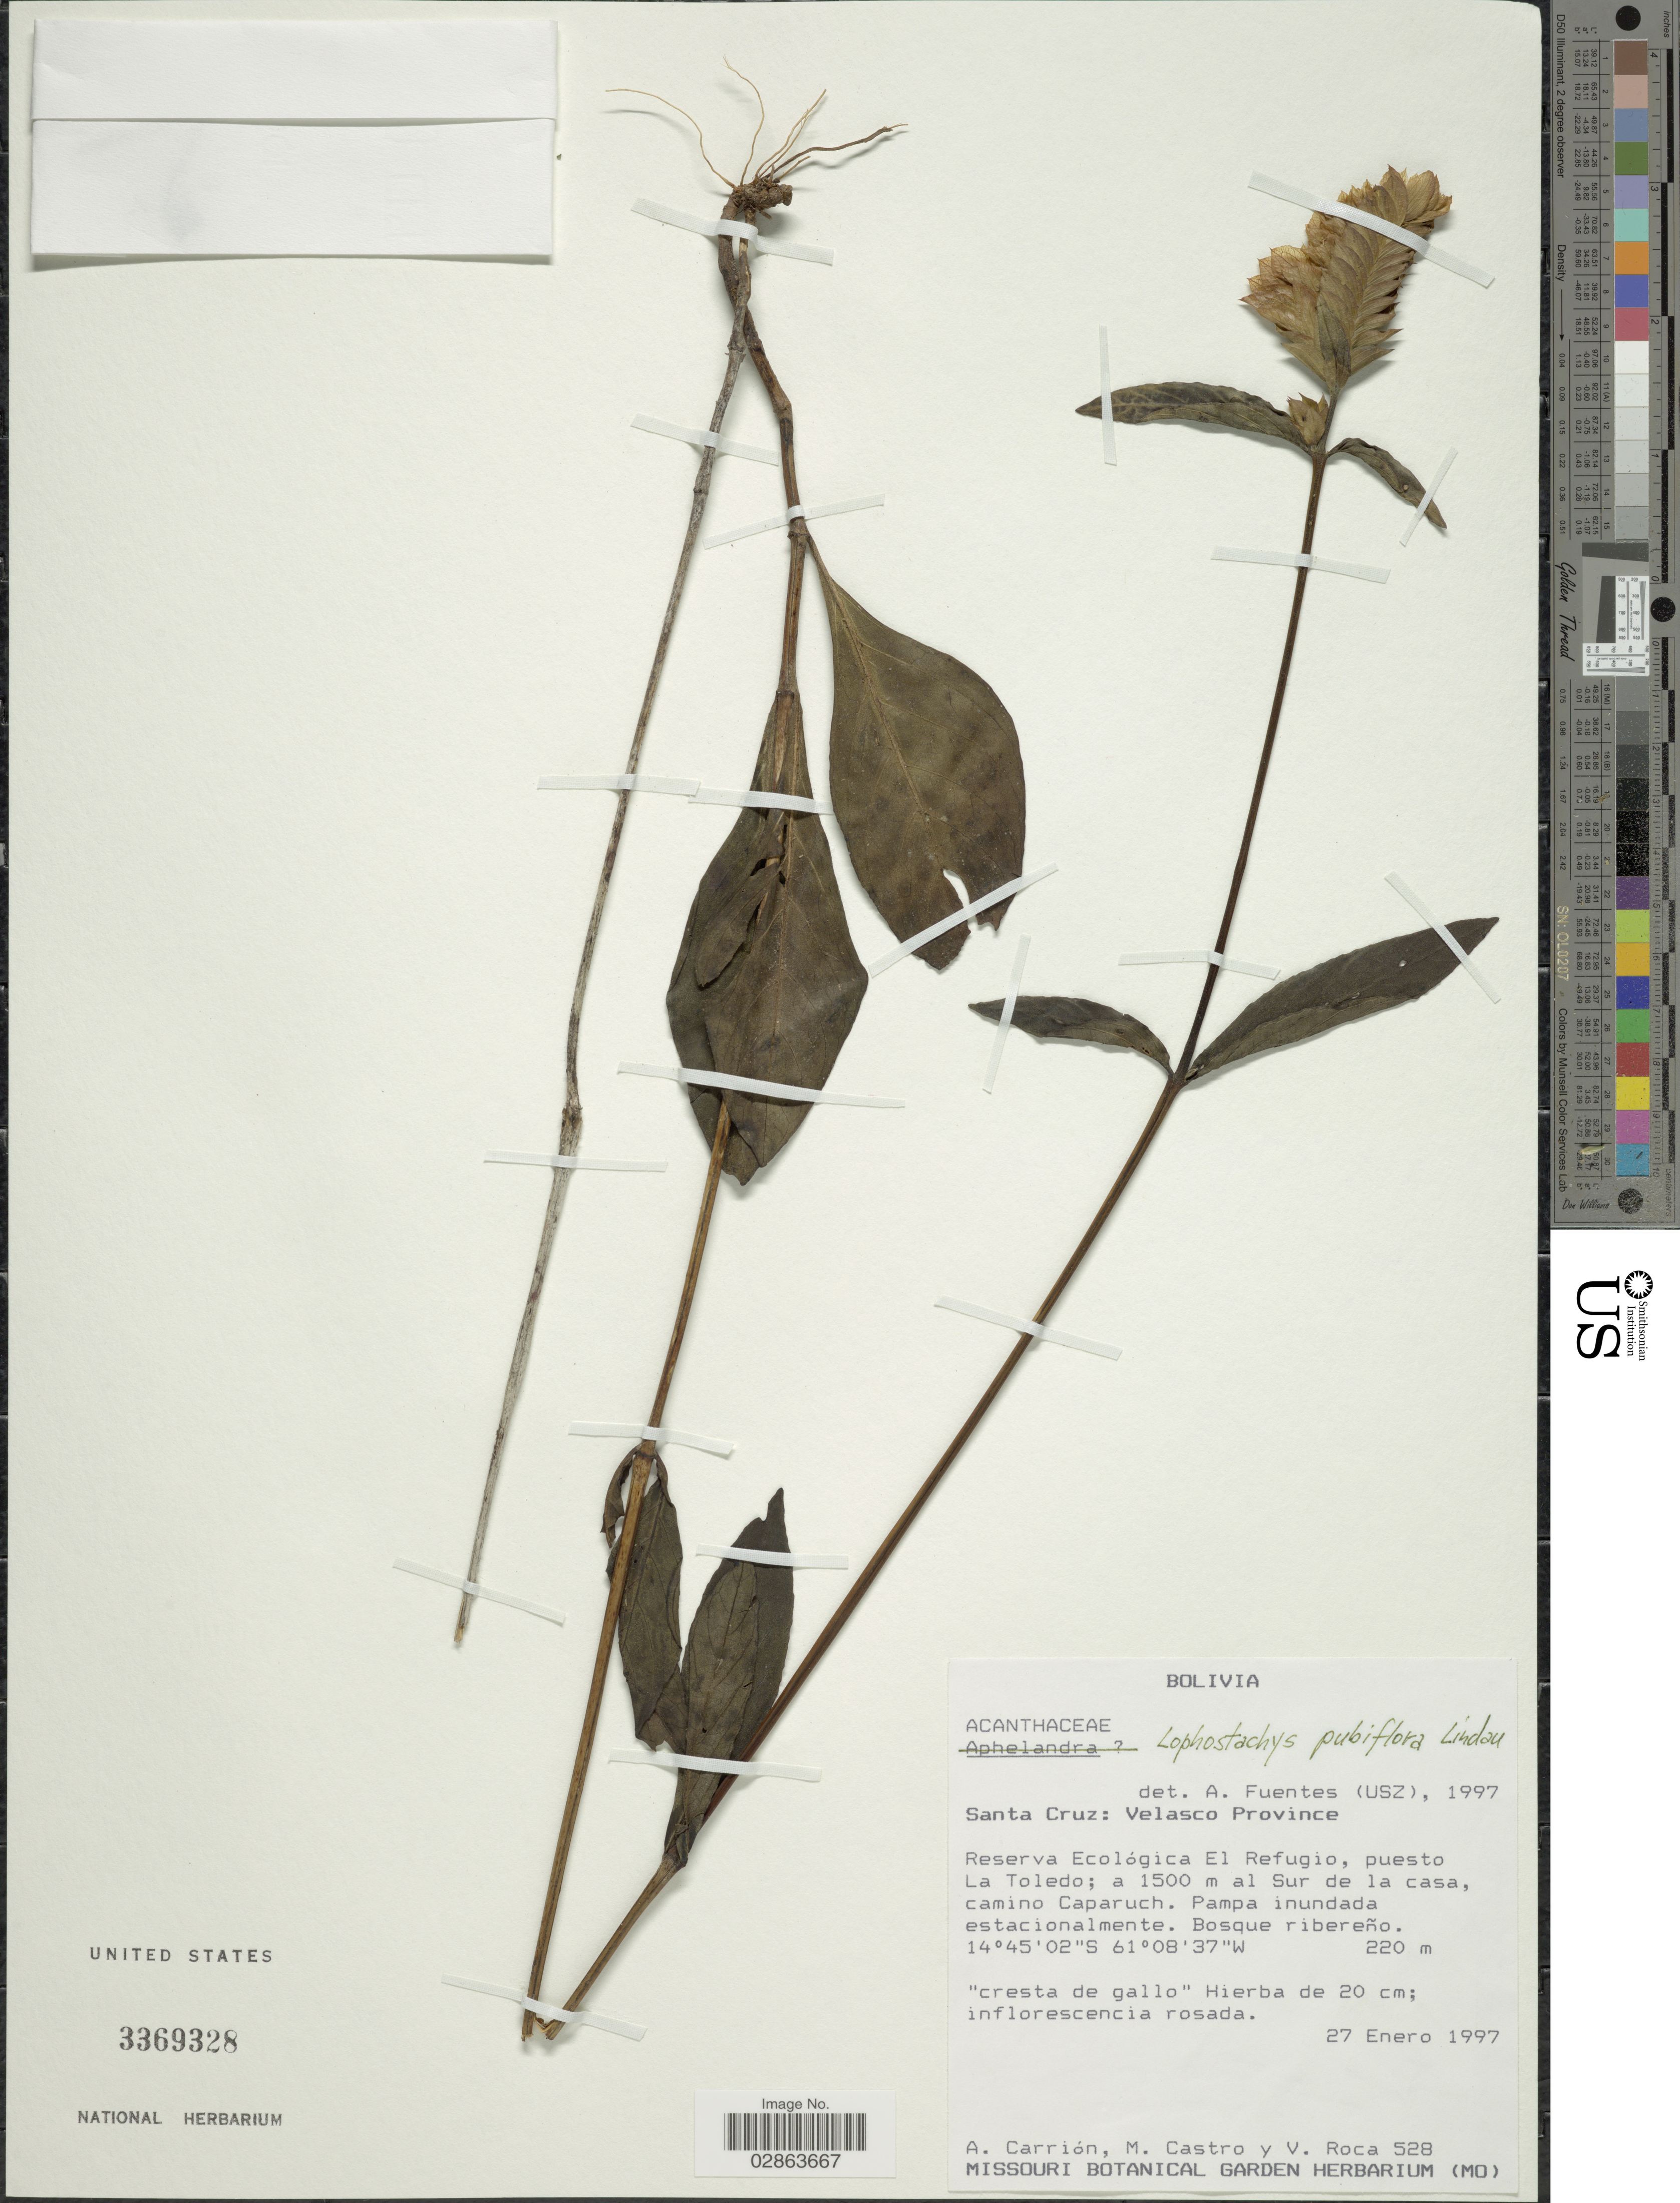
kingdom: Plantae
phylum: Tracheophyta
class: Magnoliopsida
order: Lamiales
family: Acanthaceae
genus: Lepidagathis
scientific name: Lepidagathis sessilifolia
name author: (Pohl) Kameyama ex Wassh. & J.R.I. Wood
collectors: A. Carrión, M. Castro & V. Roca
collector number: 528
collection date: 1997-01-27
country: Bolivia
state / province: Santa Cruz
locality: Velasco Province. Reserva Ecológica El Refugio, puesto La Toledo; a 1500 m al Sur de la casa, camino Caparuch.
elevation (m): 220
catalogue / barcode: US 3369328